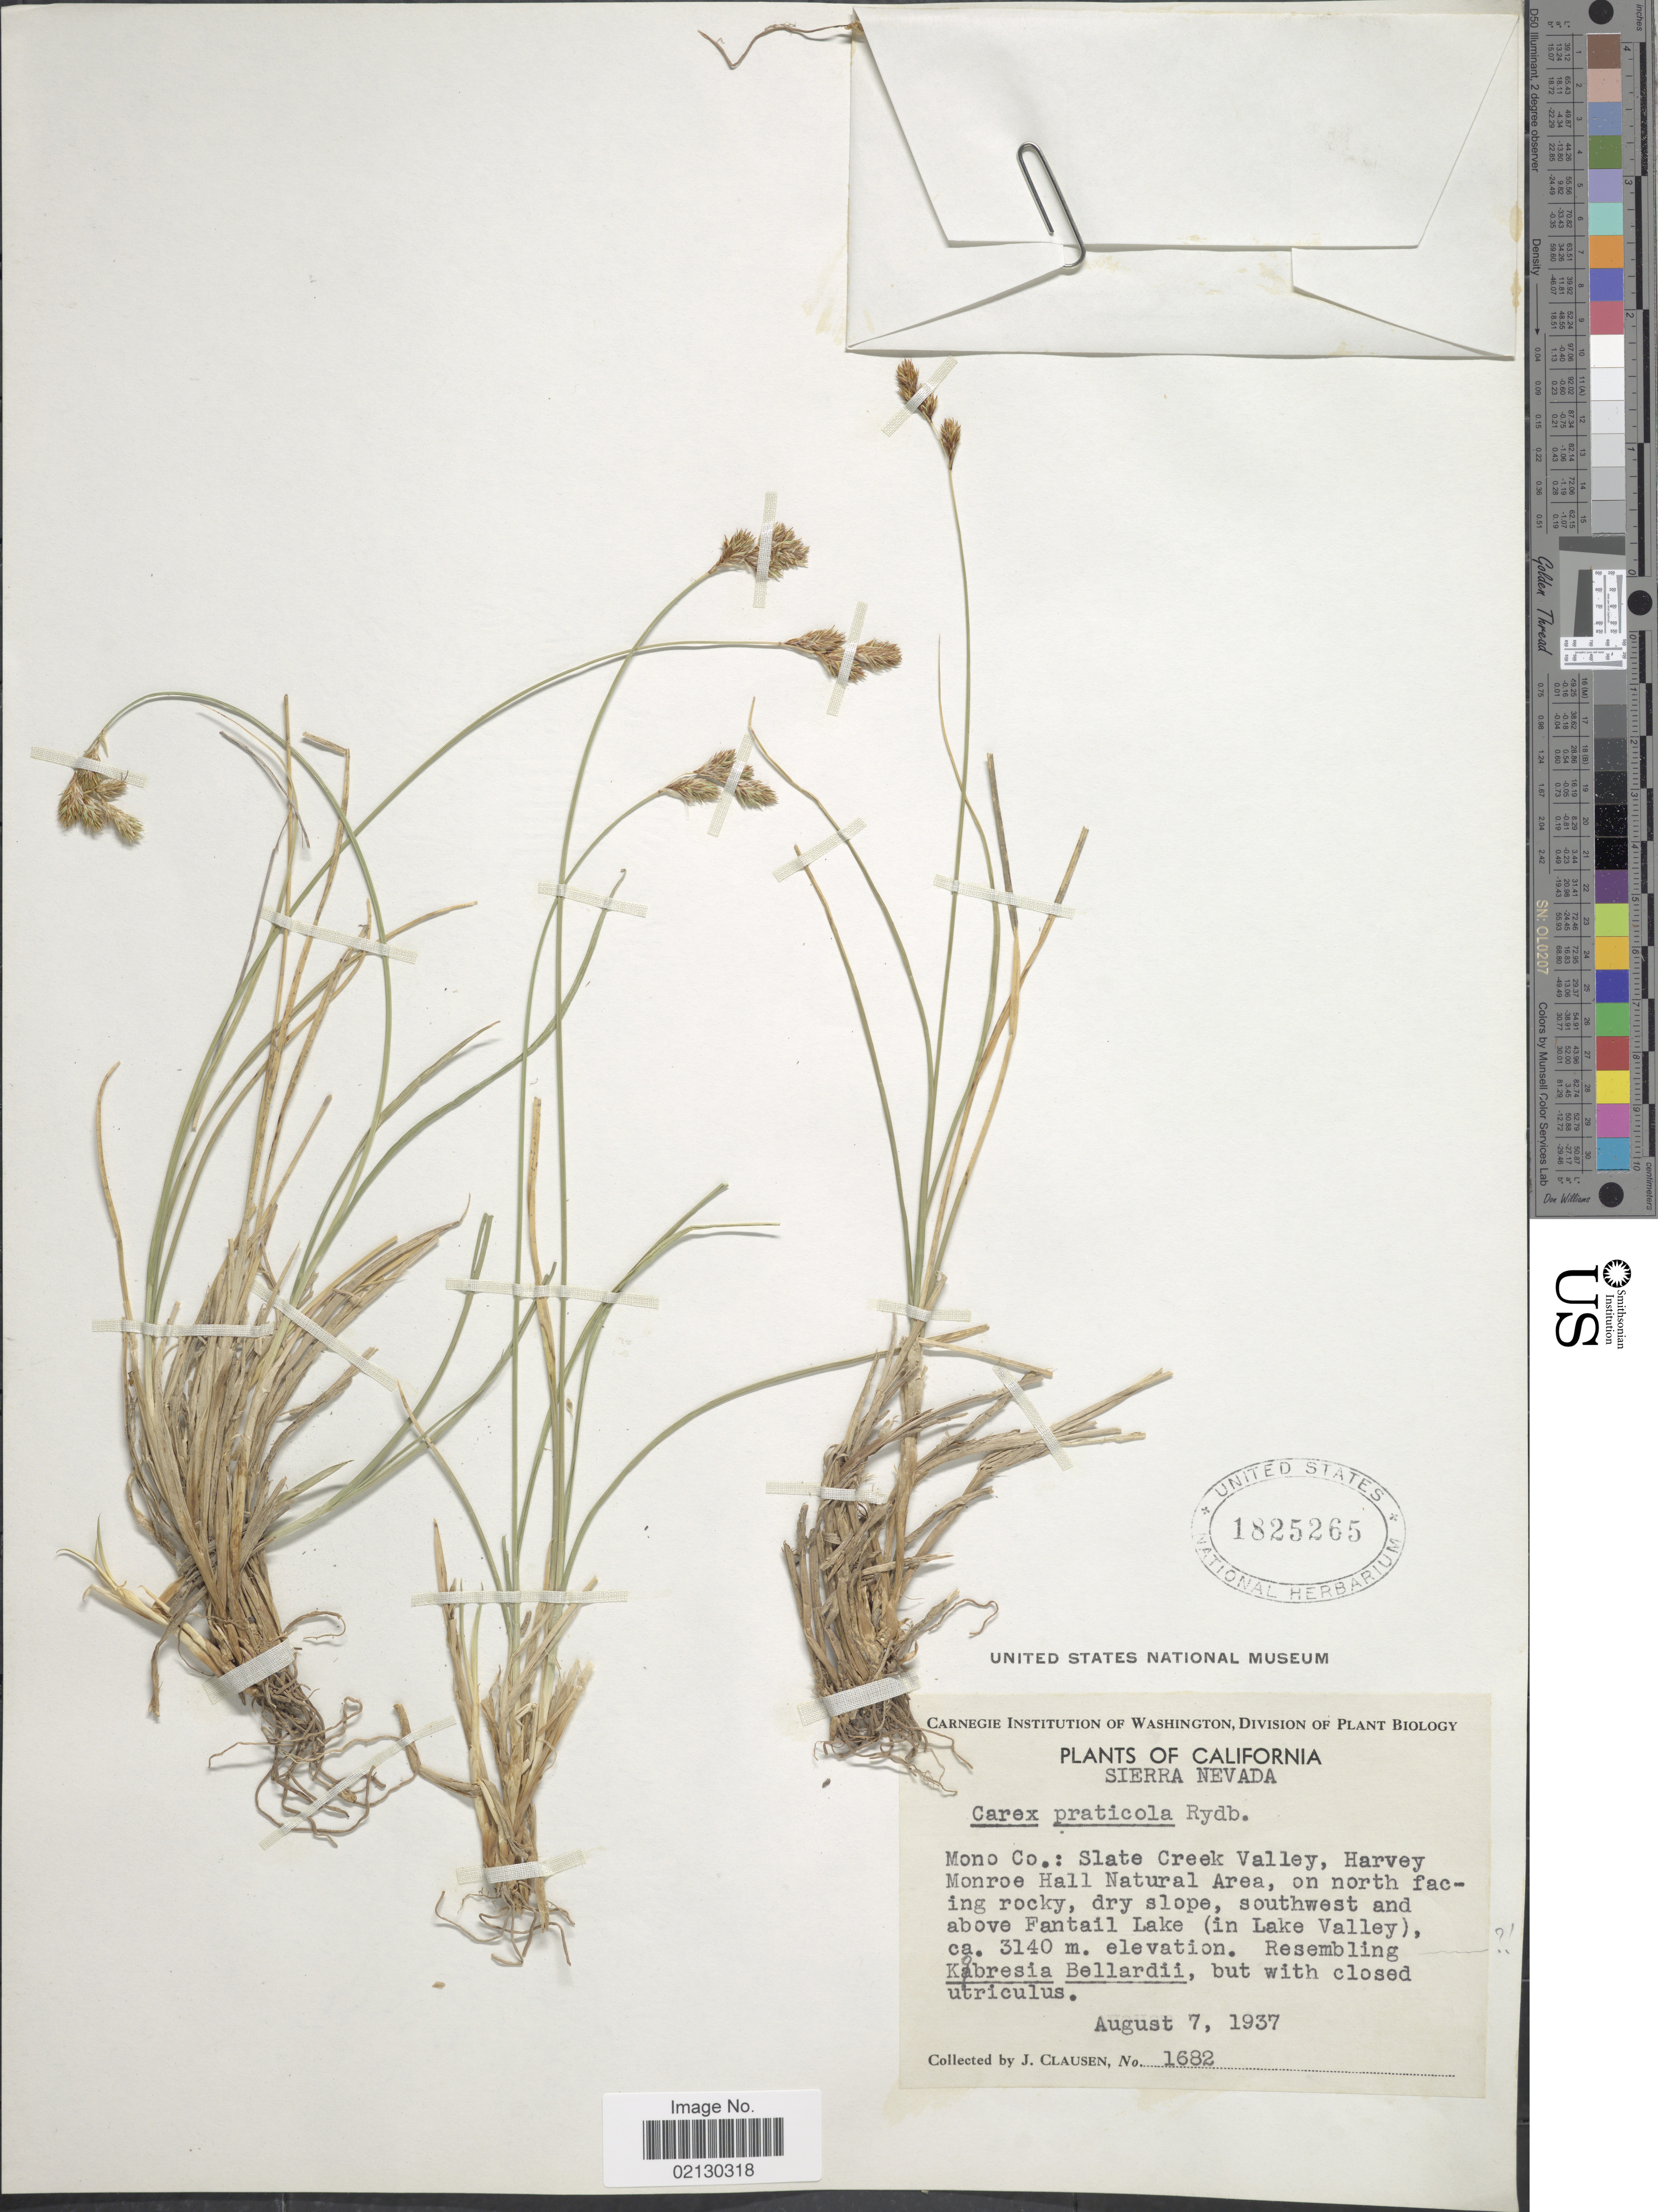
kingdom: Plantae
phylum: Tracheophyta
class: Liliopsida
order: Poales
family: Cyperaceae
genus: Carex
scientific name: Carex praticola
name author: Rydb.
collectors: J. Clausen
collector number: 1682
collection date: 1937-08-07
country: United States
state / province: California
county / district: Mono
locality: Sierra Nevada, Mono Co.: Slate Creek Valley, harvey Monroe Hall Natural Area, on north facing rocky, dry slope, southwest and above Fantail Lake (in Lake Valley)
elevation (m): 3140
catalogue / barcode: US 1825265